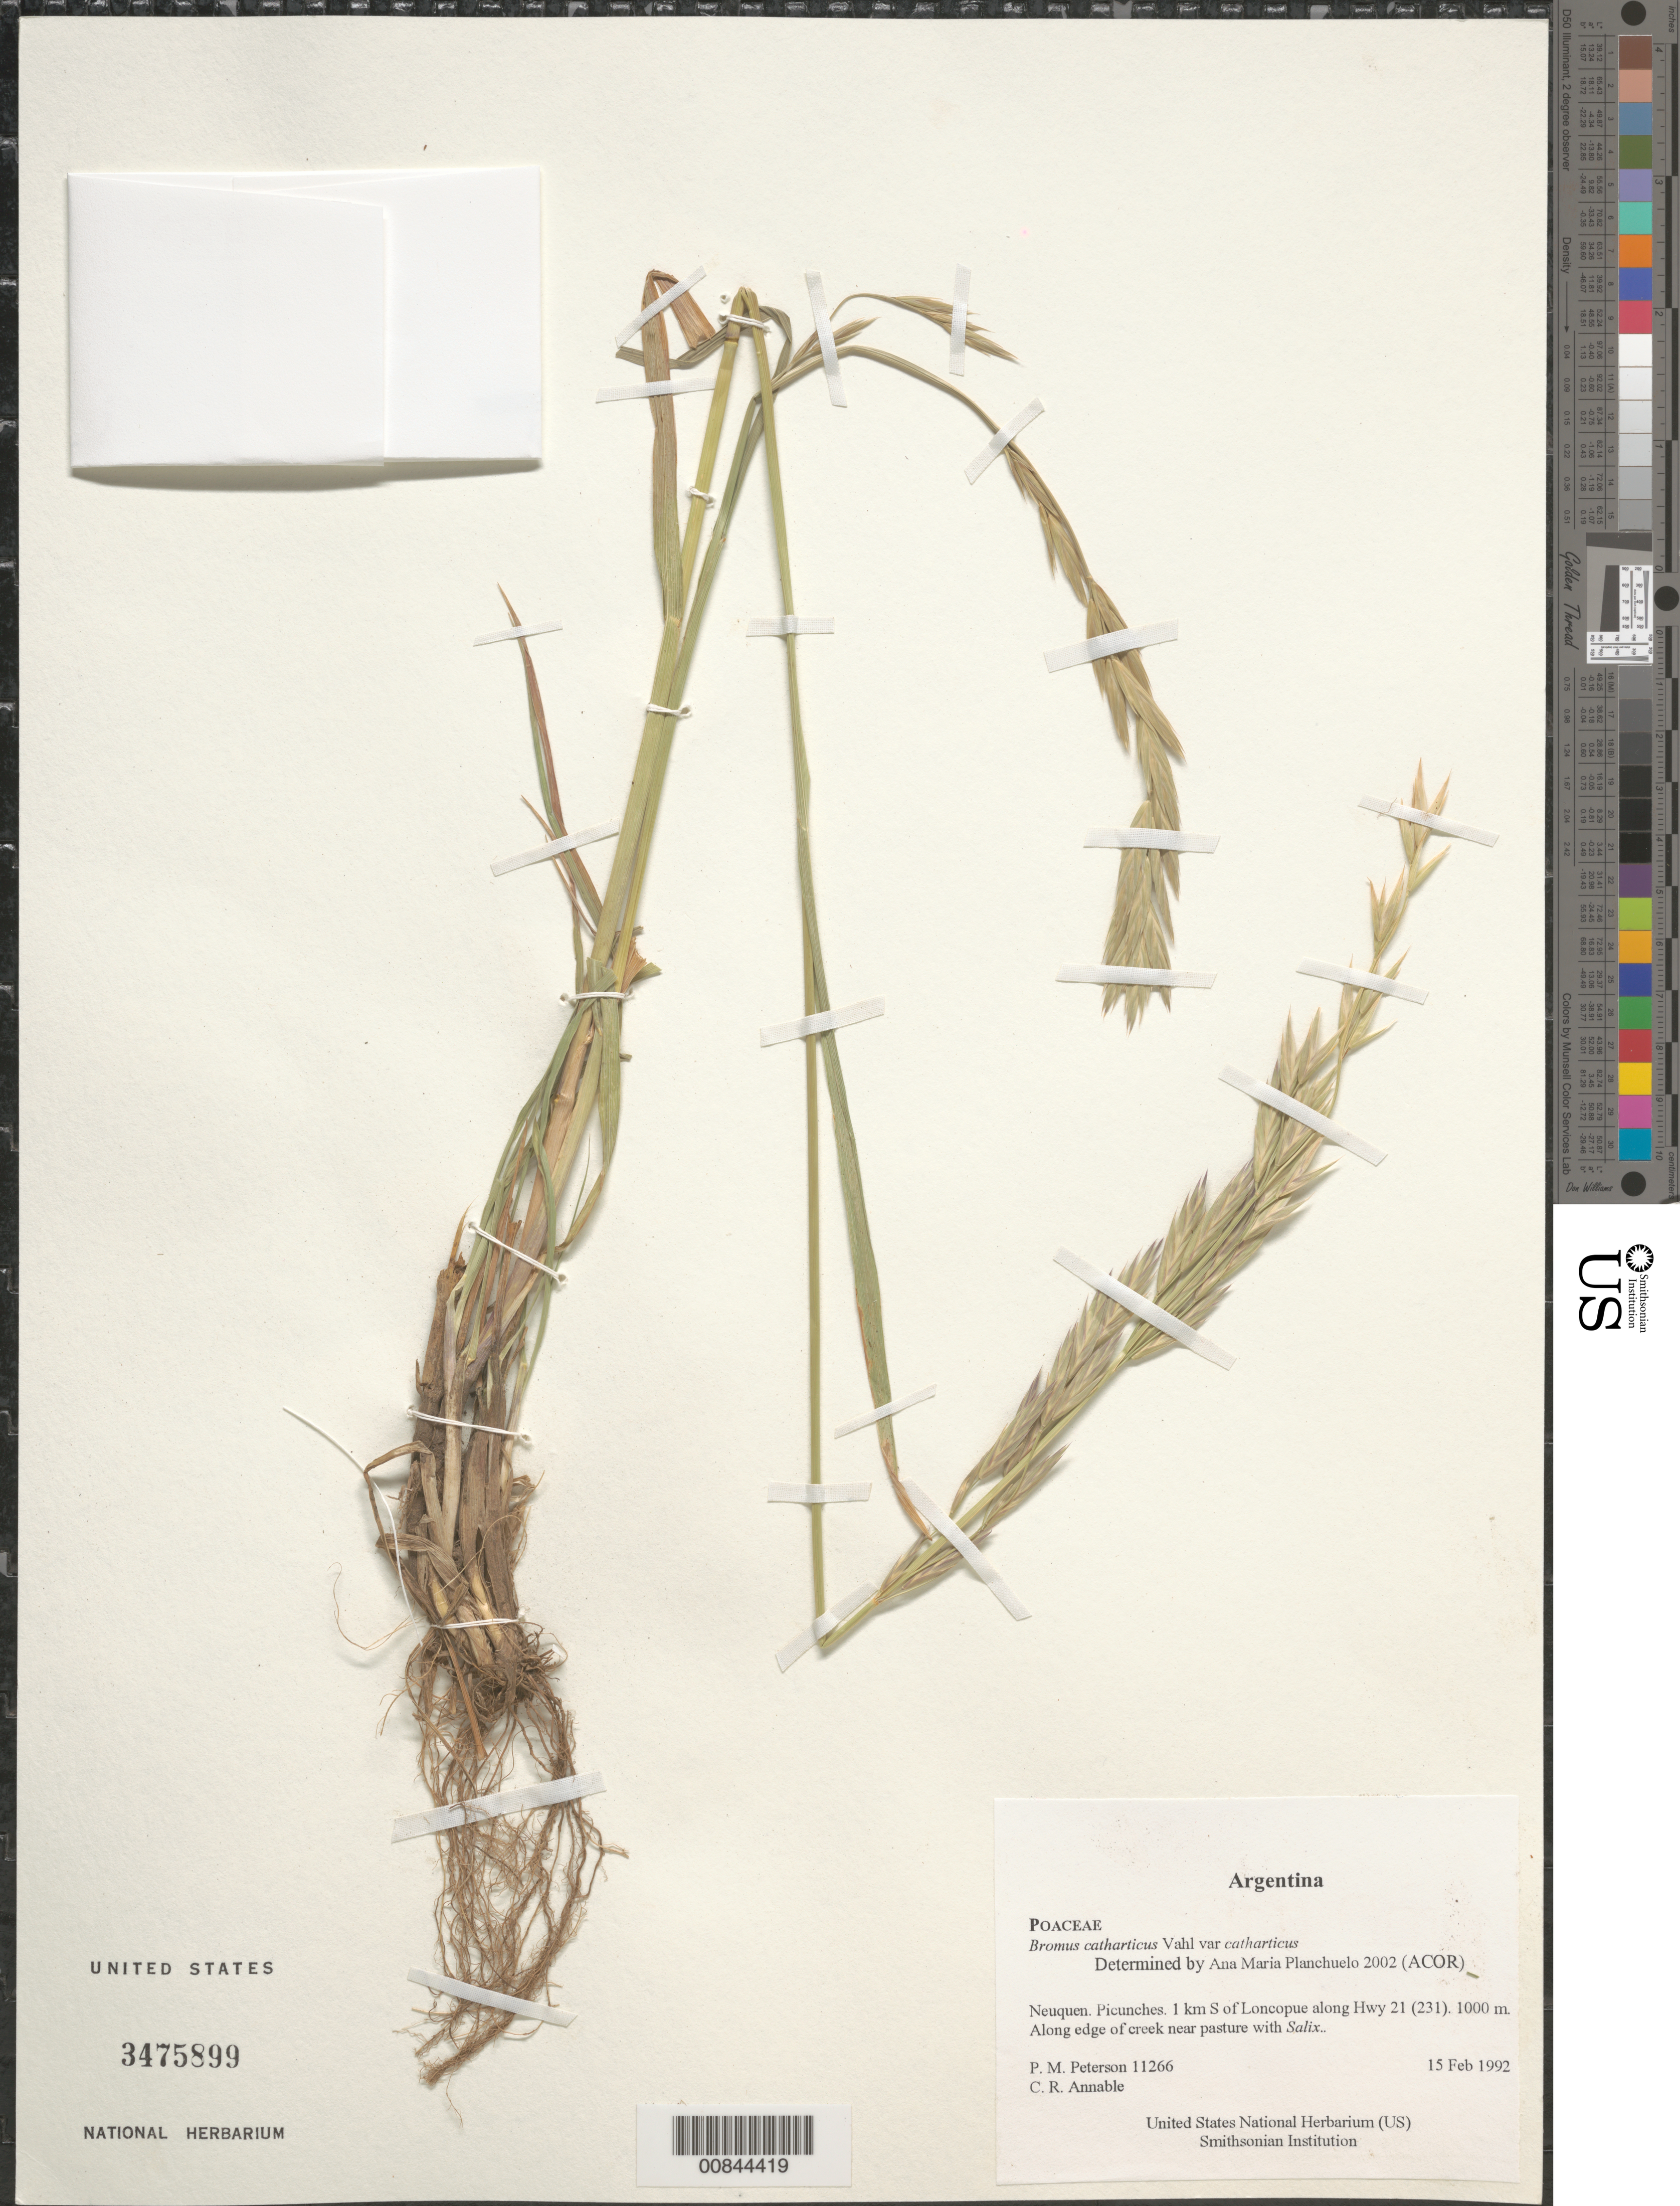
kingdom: Plantae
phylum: Tracheophyta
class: Liliopsida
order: Poales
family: Poaceae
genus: Bromus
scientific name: Bromus catharticus var. catharticus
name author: Vahl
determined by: Planchuelo, A. M.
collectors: P. M. Peterson & C. R. Annable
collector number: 11266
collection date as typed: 15 Feb 1992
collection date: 1992-02-15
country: Argentina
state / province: Neuquen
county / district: Picunches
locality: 1 km S of Loncopue along Hwy 21 (231).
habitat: Along edge of creek near pasture with Salix.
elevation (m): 1000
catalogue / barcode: US 3475899